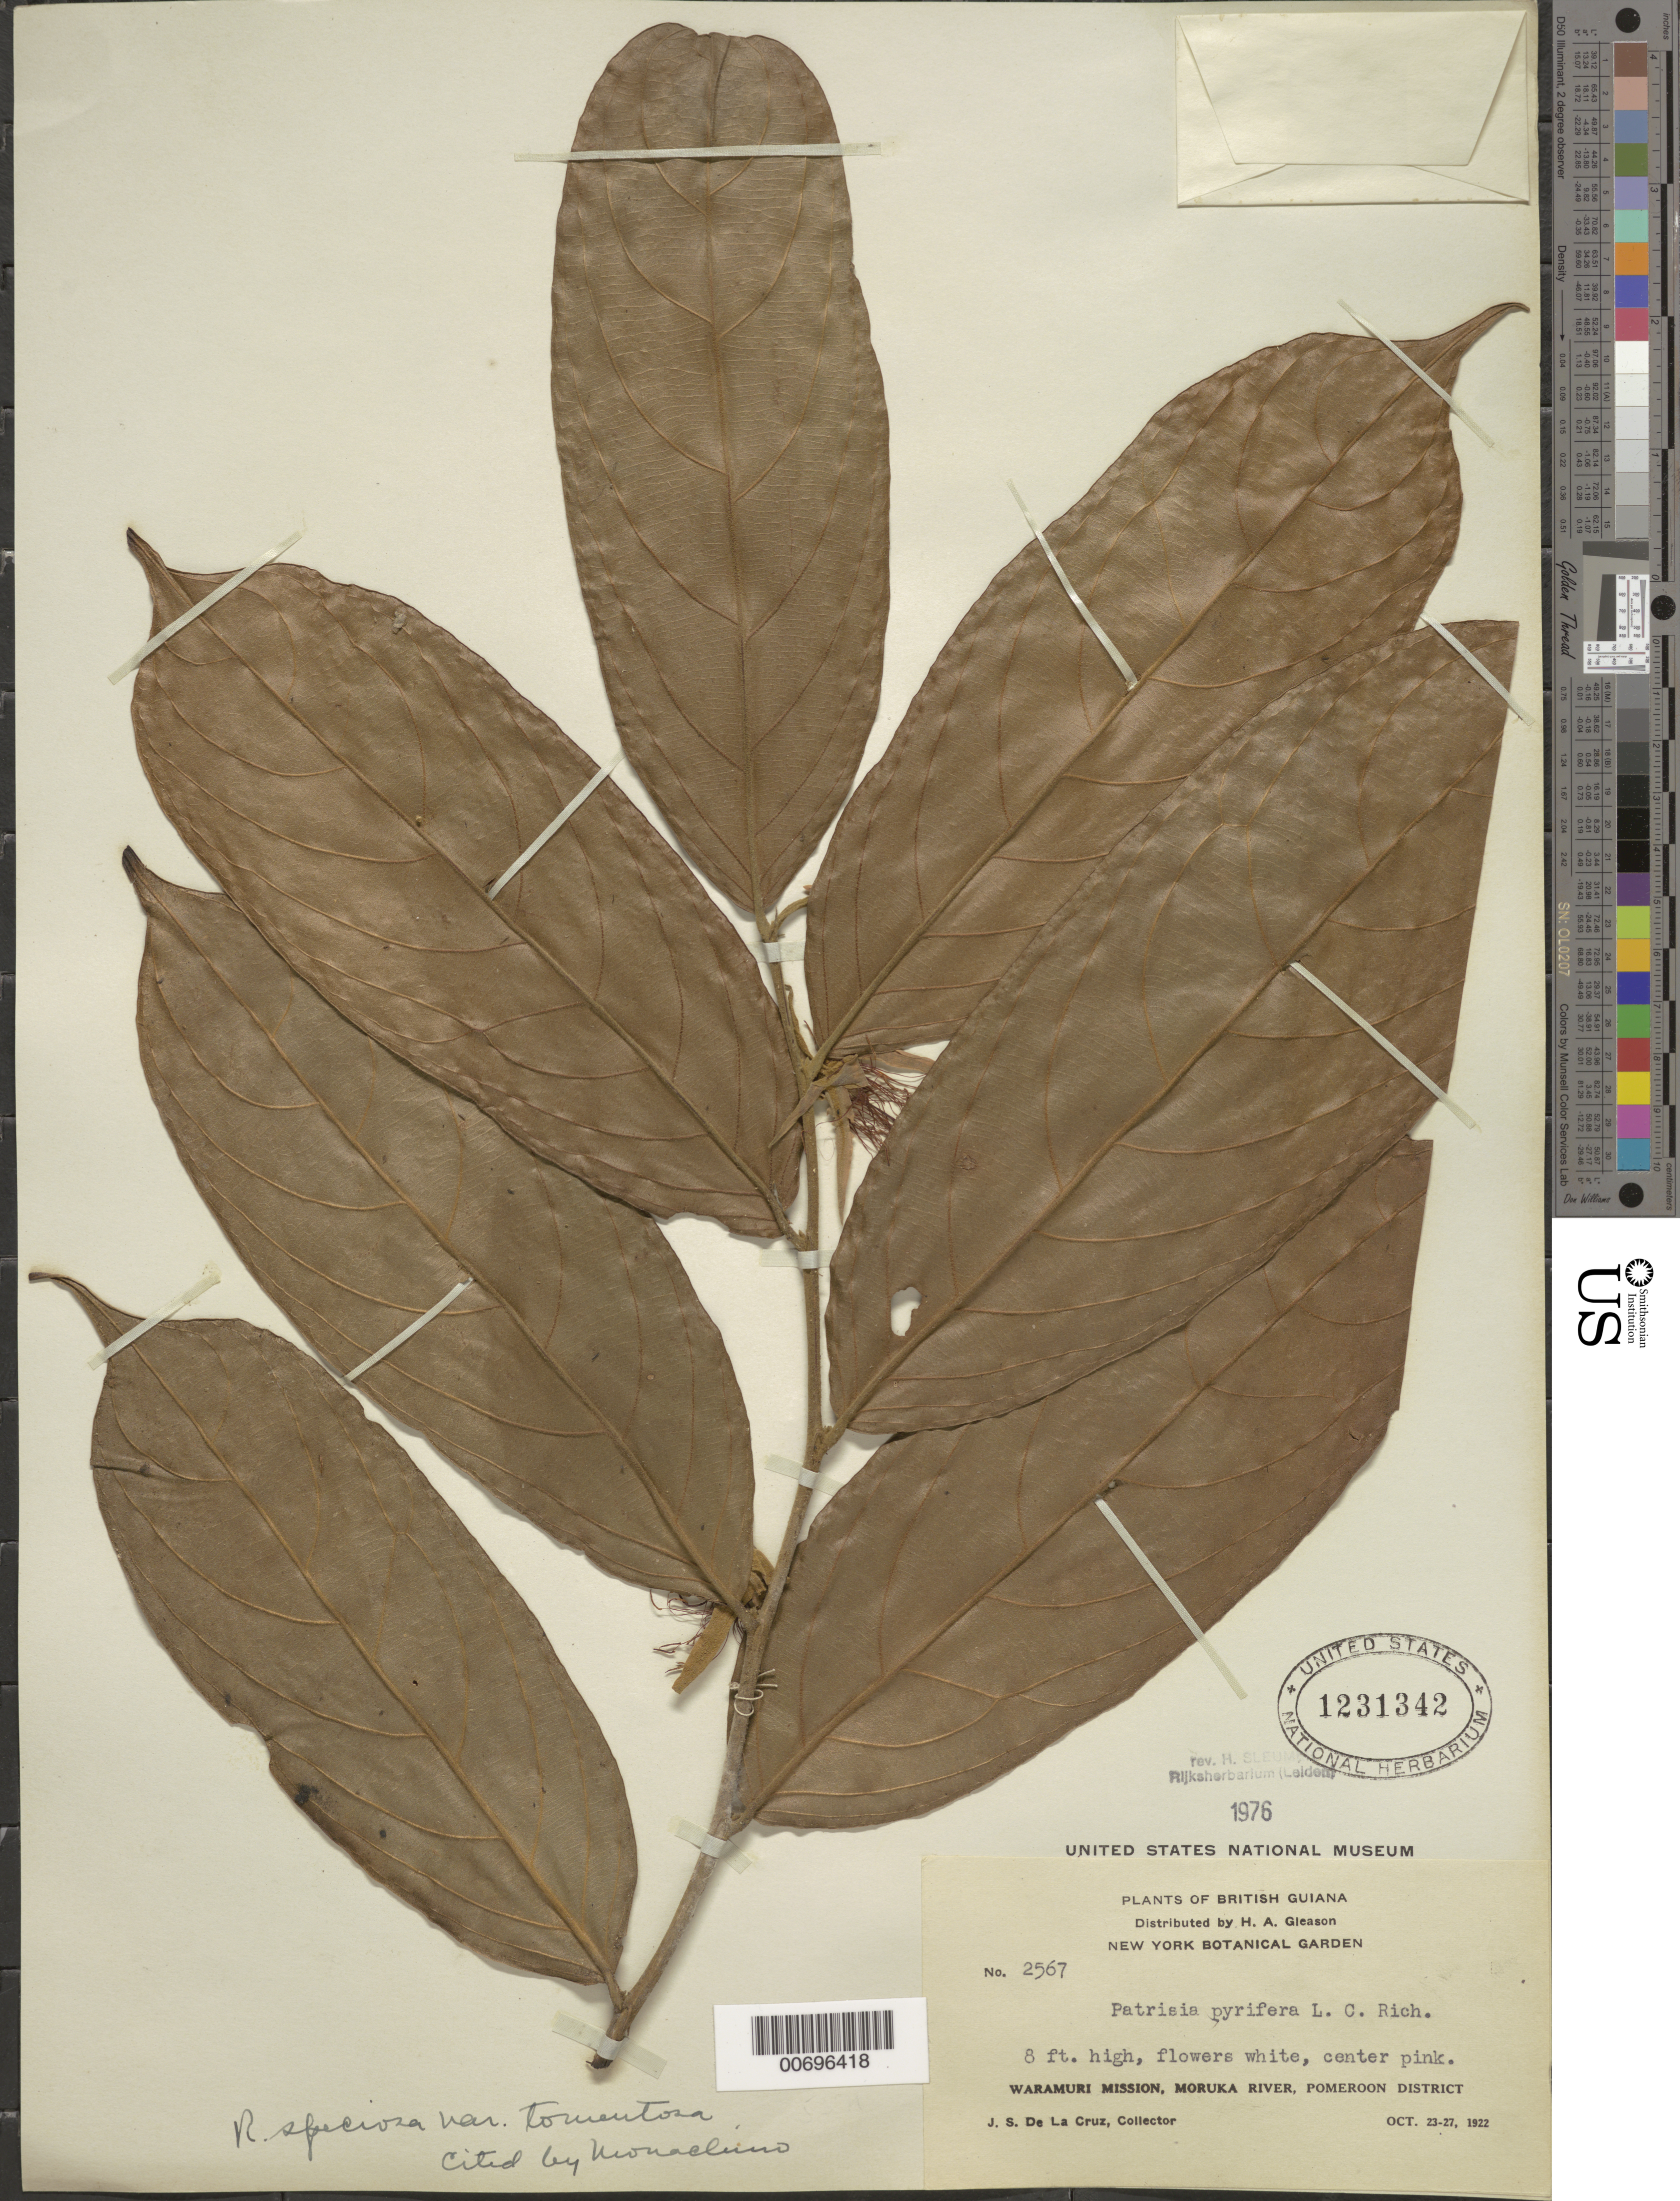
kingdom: Plantae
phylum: Tracheophyta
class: Magnoliopsida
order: Malpighiales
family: Salicaceae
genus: Ryania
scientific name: Ryania speciosa var. tomentosa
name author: (Miq.) Monach.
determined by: Sleumer, H. O.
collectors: J. S. de la Cruz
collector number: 2567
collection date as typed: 23-Oct-22 to 27-Oct-22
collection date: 1922-10-23/1922-10-27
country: Guyana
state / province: Pomeroon-Supenaam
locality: Waramuri Mission, Moruka R., Pomeroon Dist.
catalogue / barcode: US 1231342